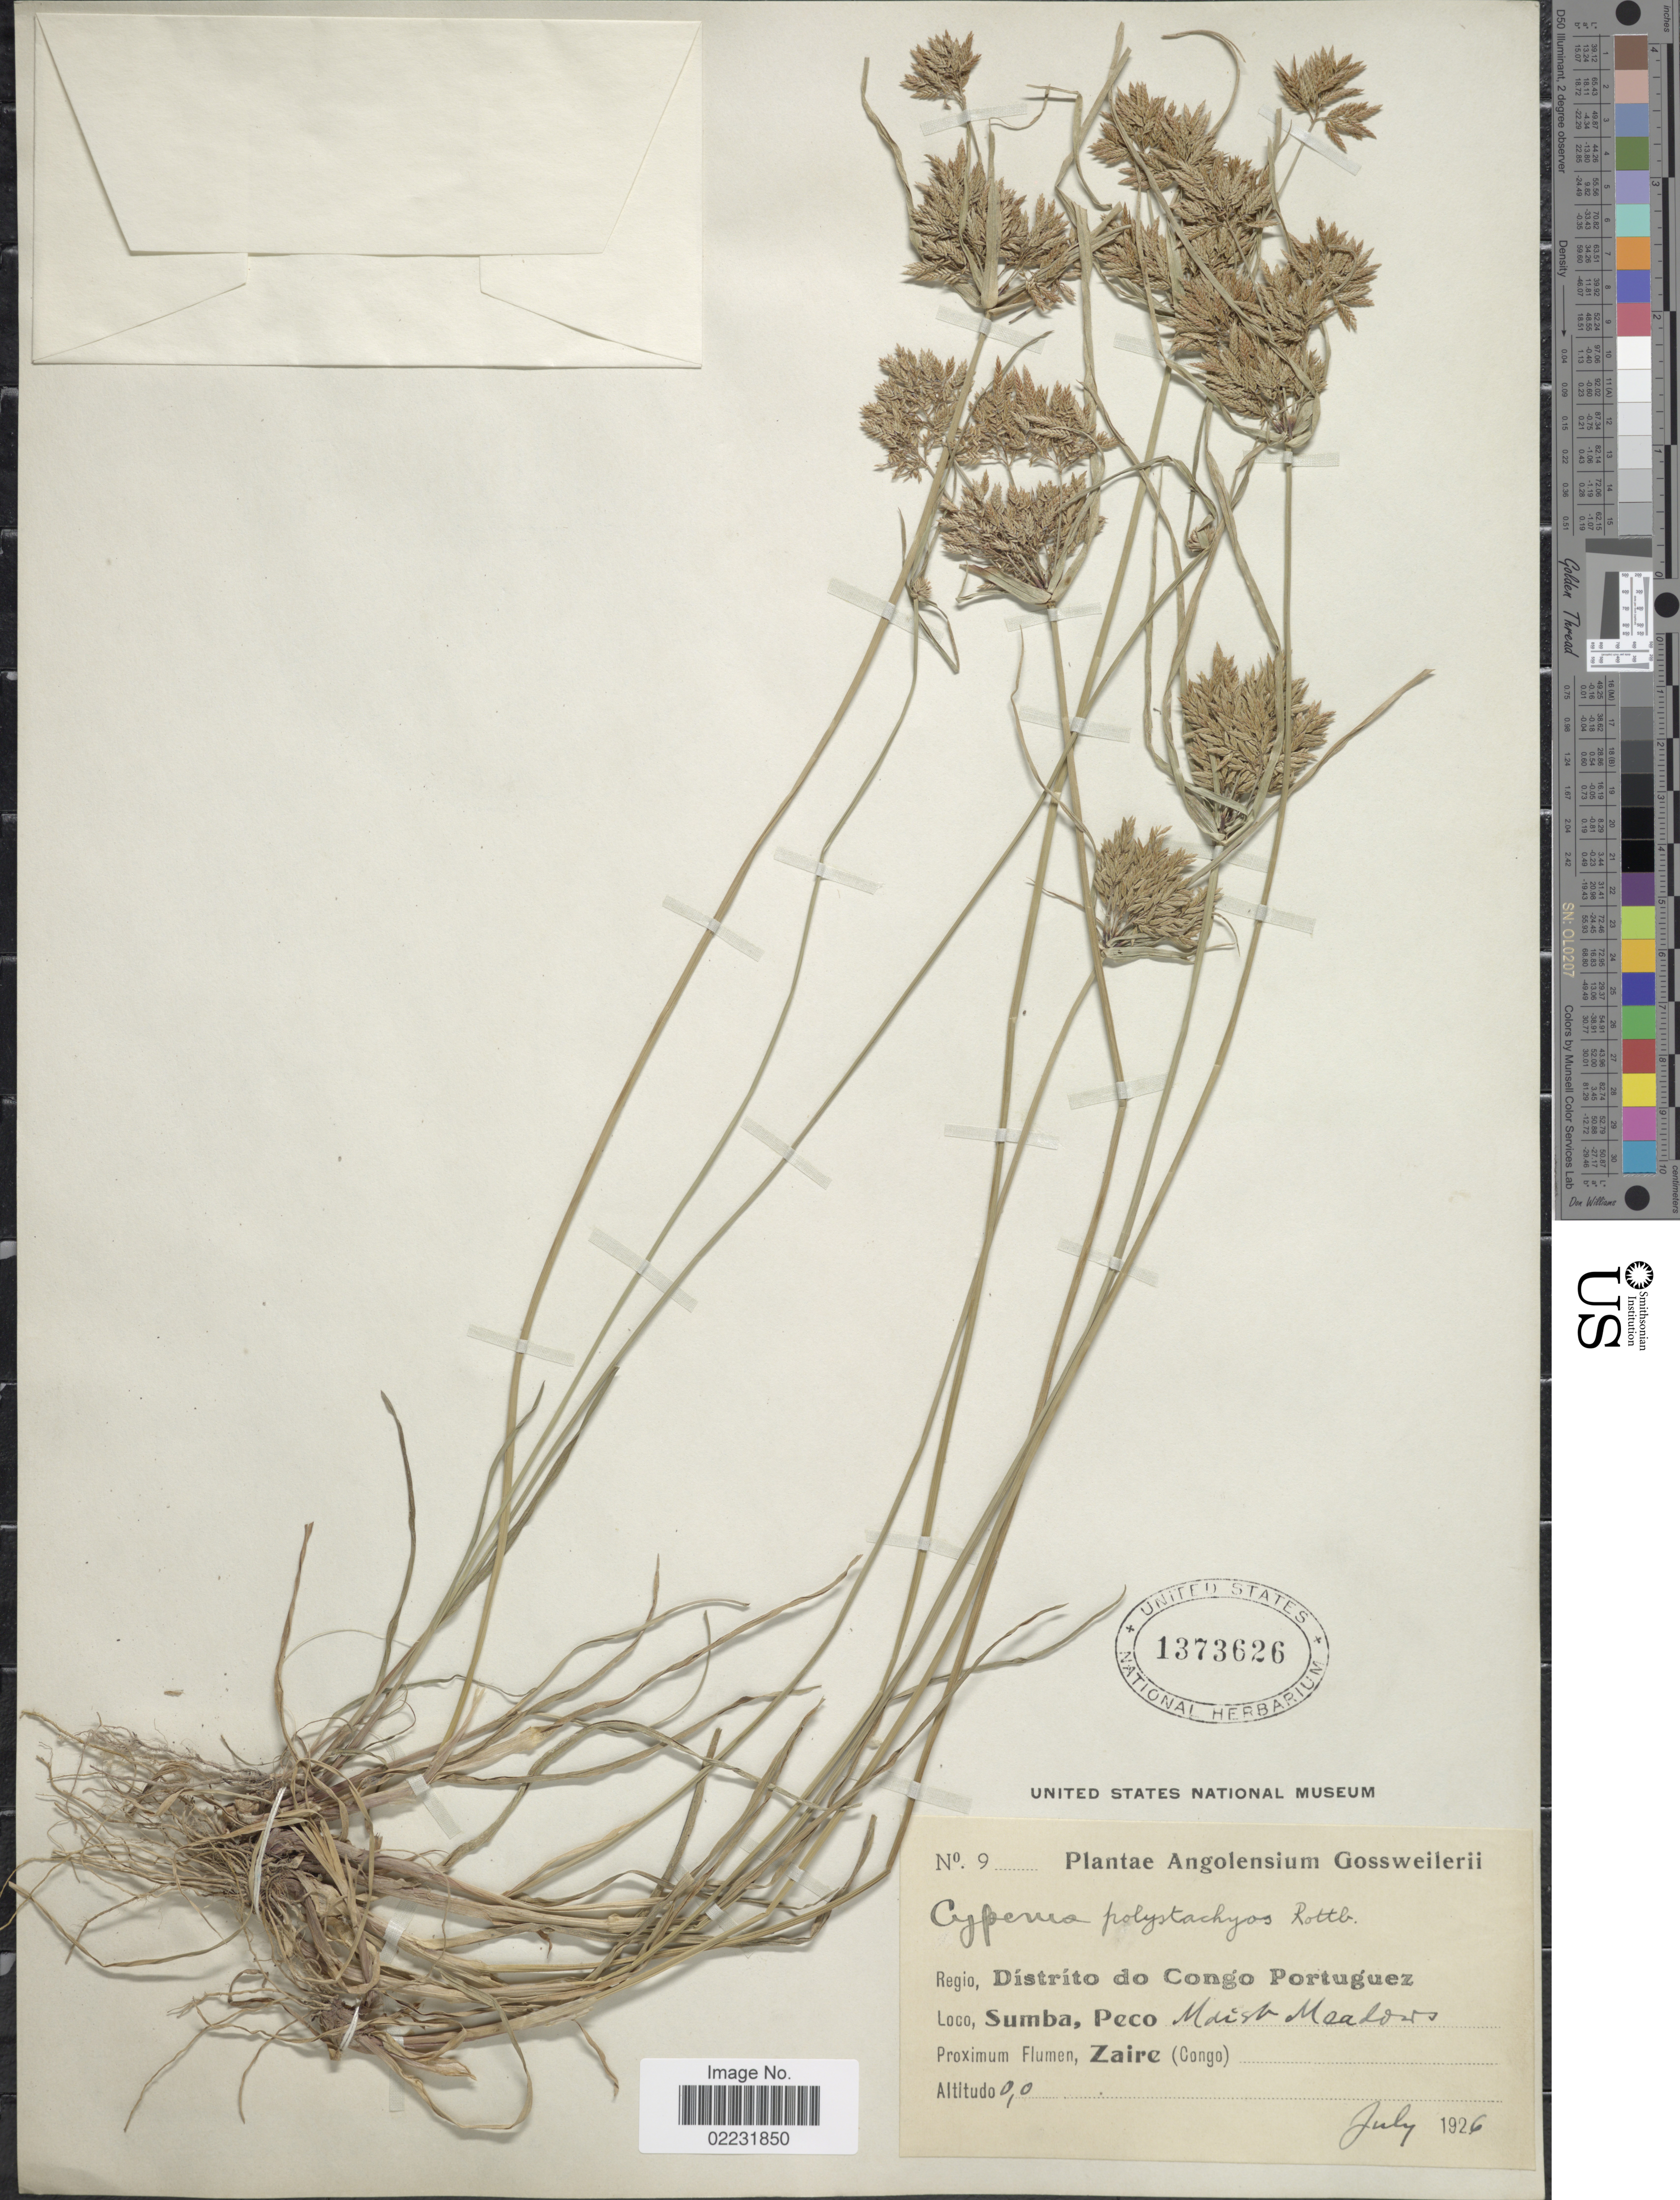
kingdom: Plantae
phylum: Tracheophyta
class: Liliopsida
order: Poales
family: Cyperaceae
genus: Cyperus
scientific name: Cyperus polystachyos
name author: Rottb.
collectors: -. Gossweiler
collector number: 9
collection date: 1926-07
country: Angola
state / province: Zaire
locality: Regio, Distrito do Congo Portuguez, Sumba, Peco, Moist Meadows, Zaire (Congo)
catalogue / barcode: US 1373626